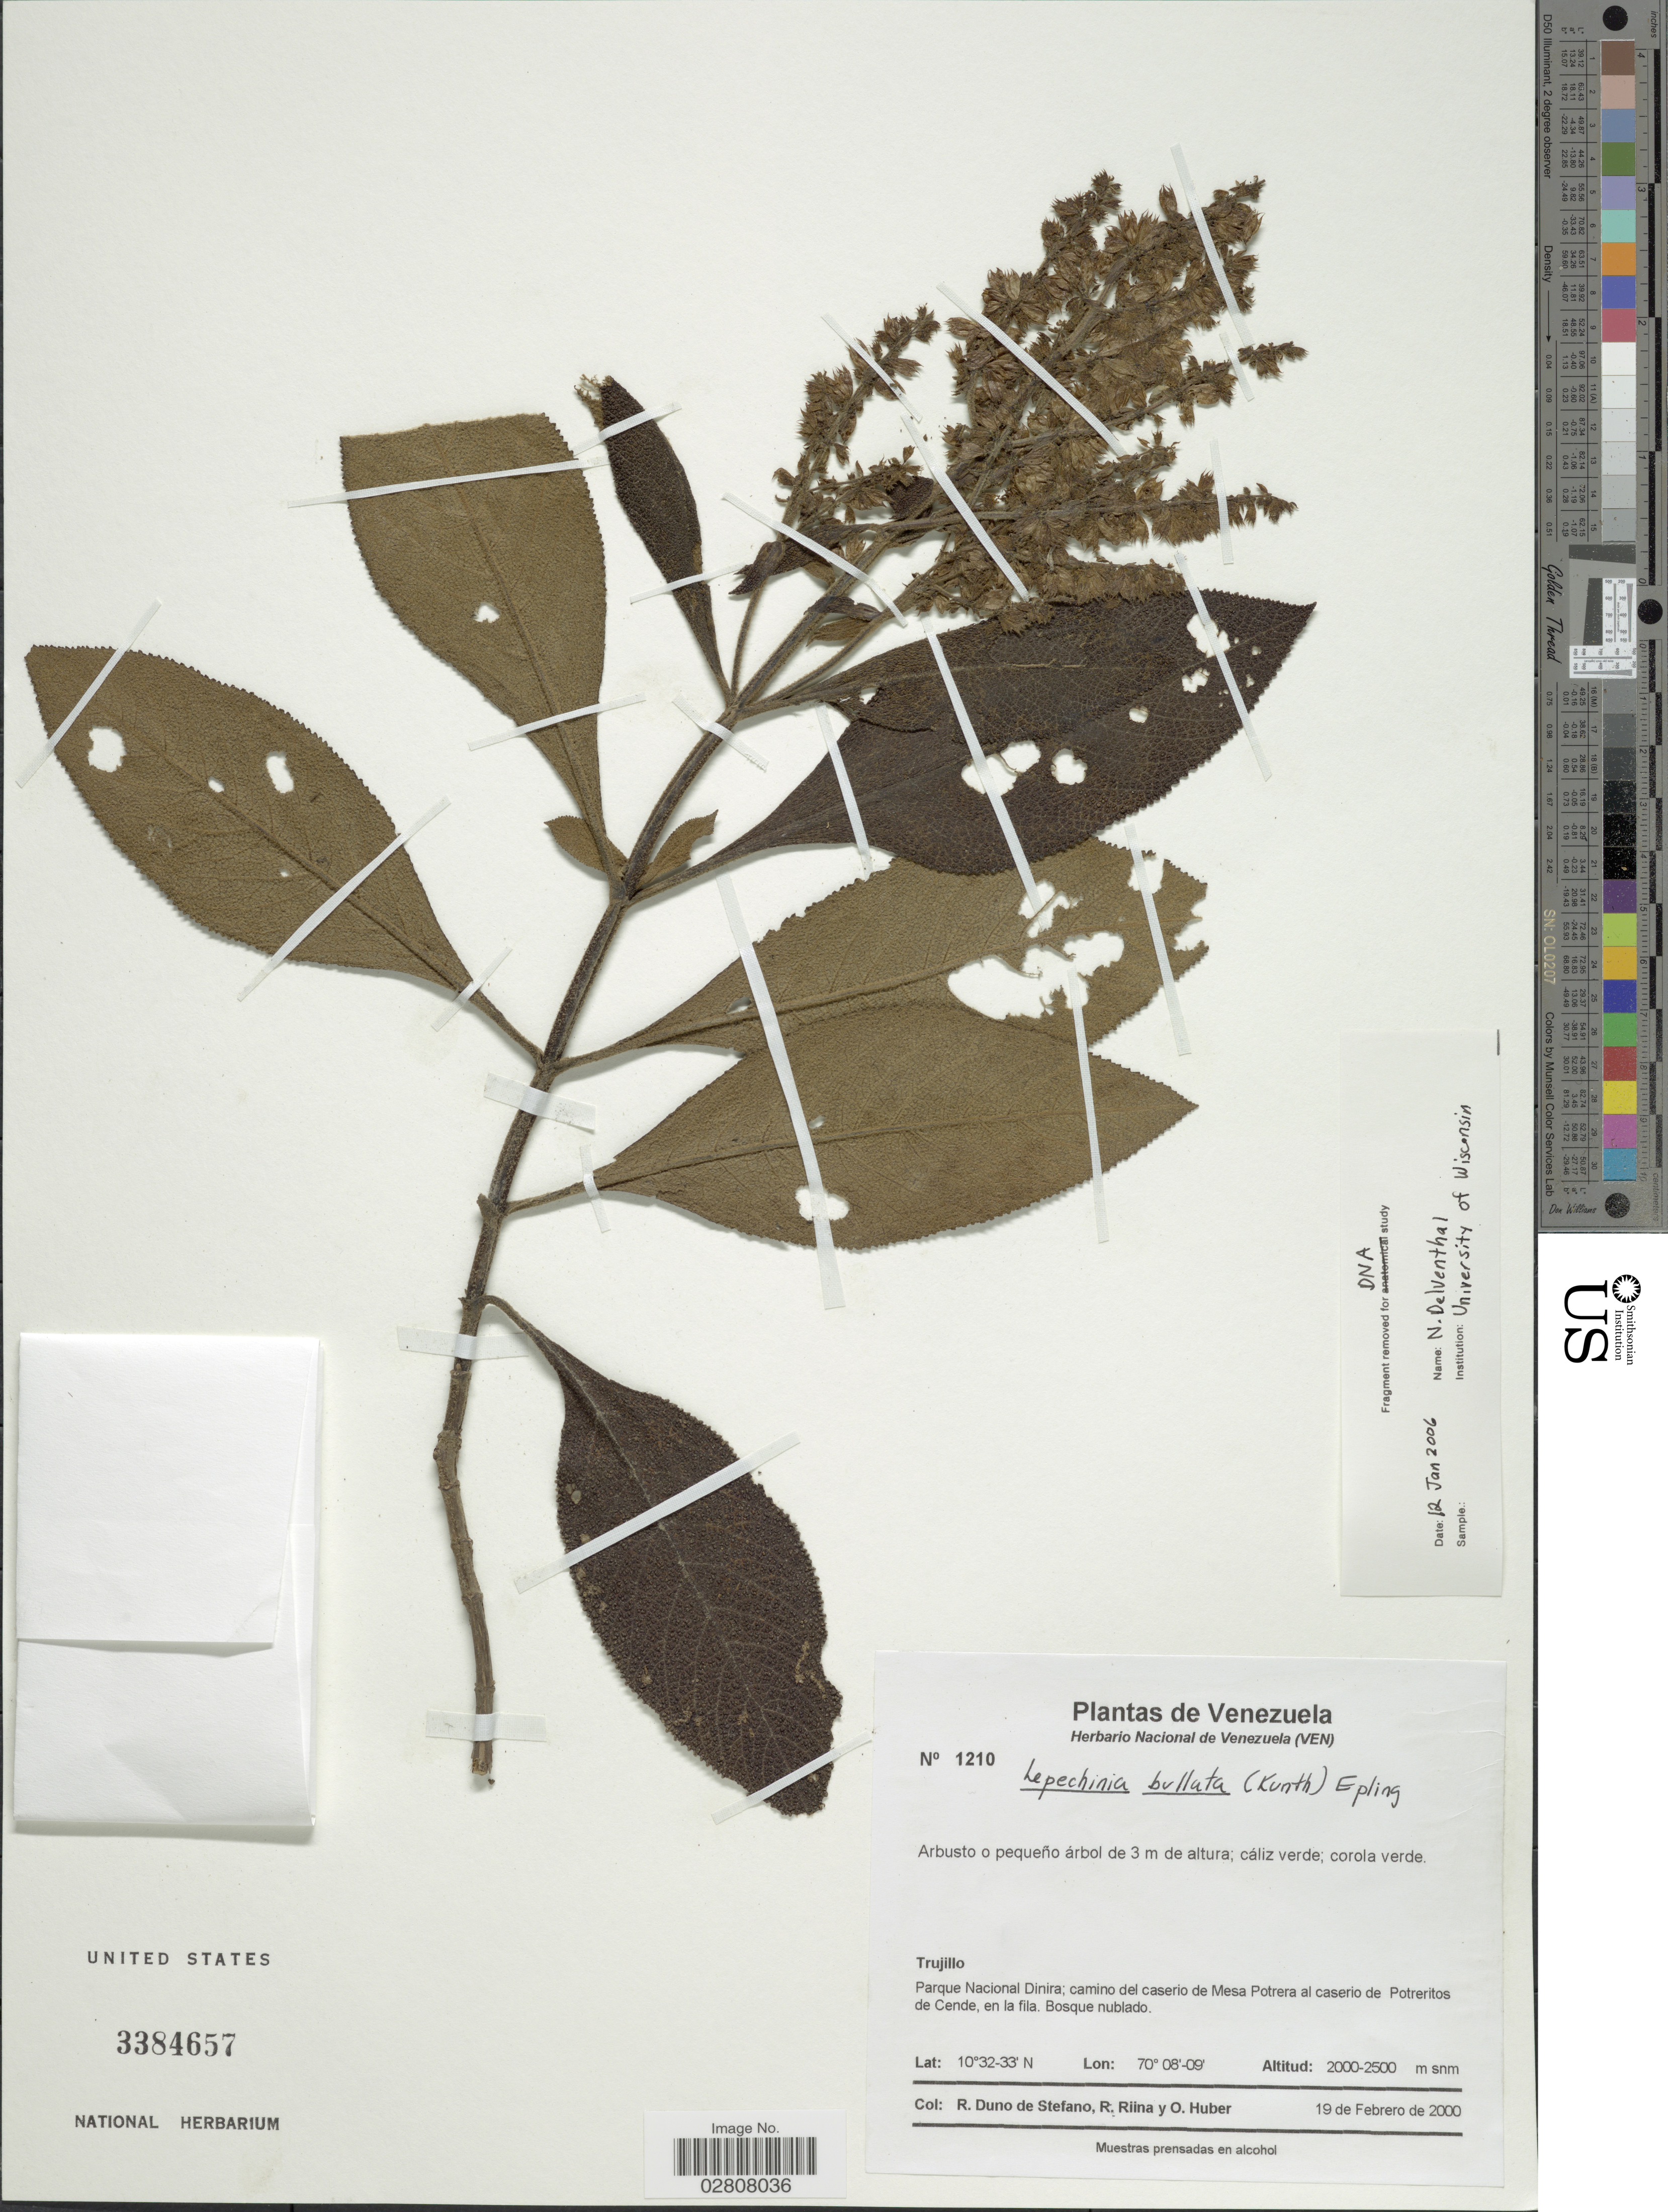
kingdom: Plantae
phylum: Tracheophyta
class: Magnoliopsida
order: Lamiales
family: Lamiaceae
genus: Lepechinia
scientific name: Lepechinia bullata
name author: (Kunth) Epling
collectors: R. Duno de Stefano, R. Riina & O. Huber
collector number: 1210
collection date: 2000-02-19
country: Venezuela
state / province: Trujillo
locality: Parque Nacional Dinira; camino del casero de Mesa Potrera al caserio de Potreritos de Cende, en la fila.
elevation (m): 2000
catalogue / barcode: US 3384657